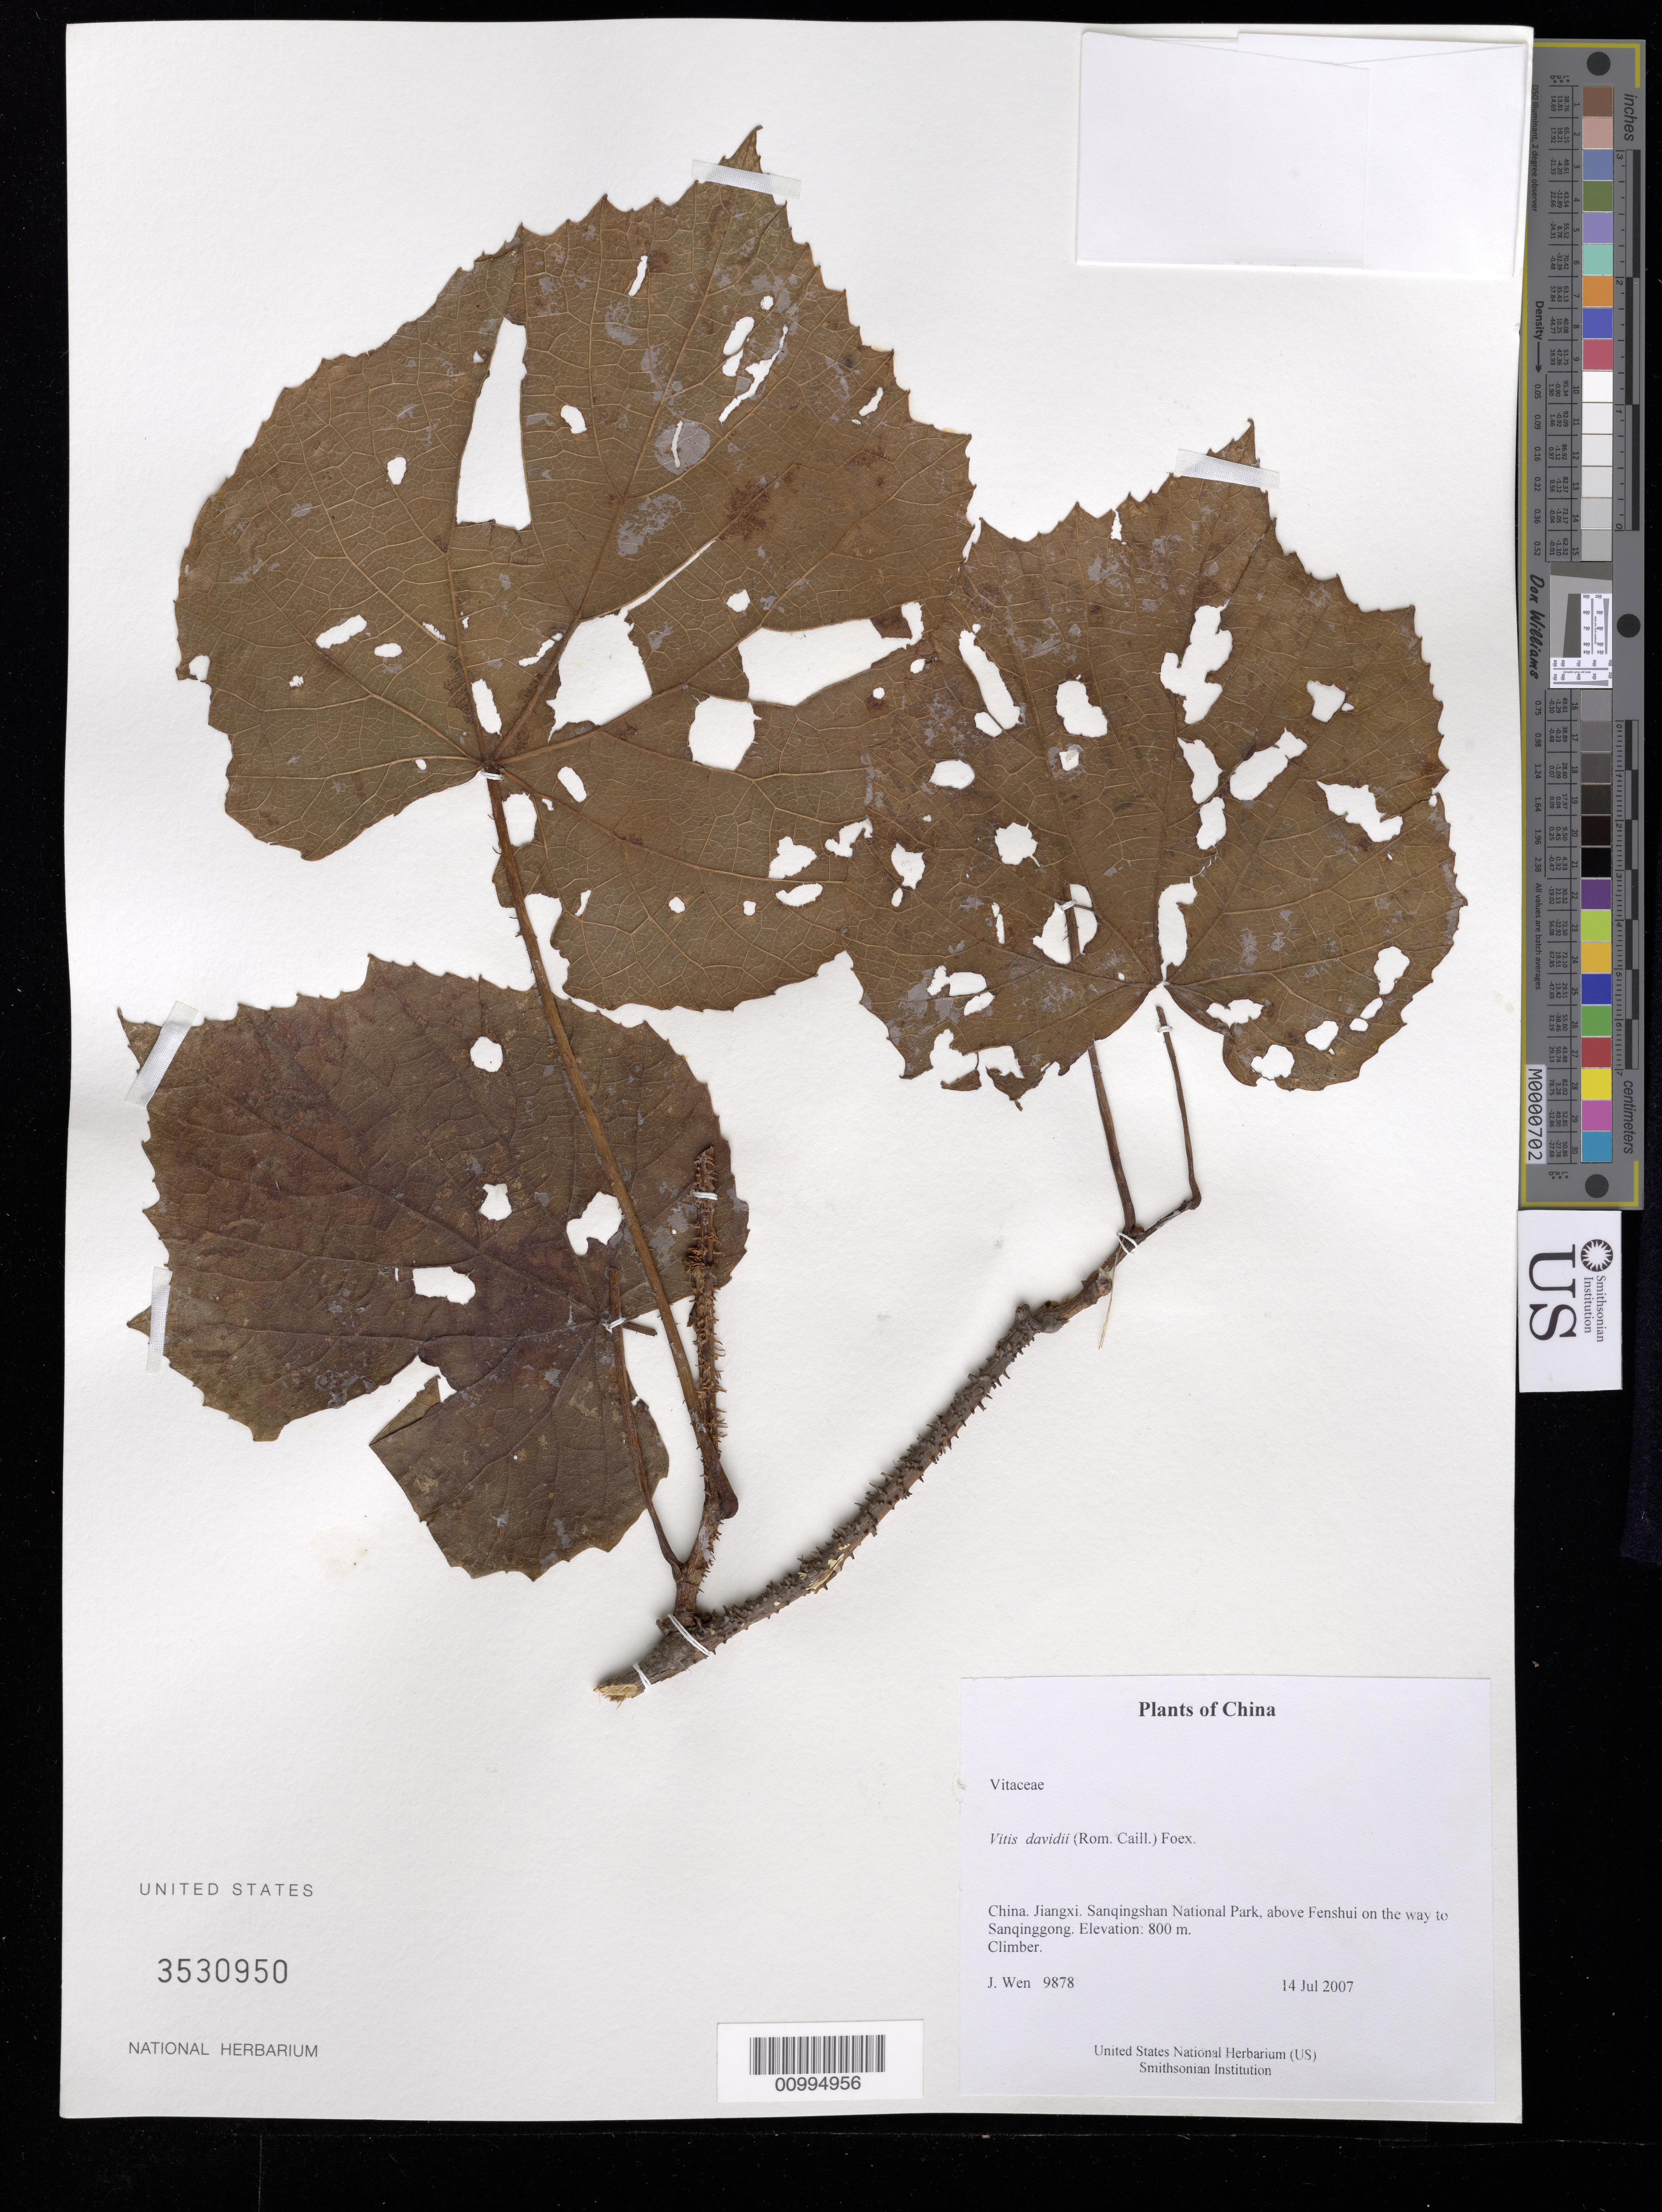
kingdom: Plantae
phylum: Tracheophyta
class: Magnoliopsida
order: Vitales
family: Vitaceae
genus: Vitis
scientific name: Vitis davidii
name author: (Rom. Caill.) Foëx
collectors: J. Wen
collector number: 9878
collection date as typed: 14 Jul 2007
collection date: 2007-07-14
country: China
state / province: Jiangxi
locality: Sanqingshan National Park, above Fenshui on the way to Sanqinggong.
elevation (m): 800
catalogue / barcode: US 3530950